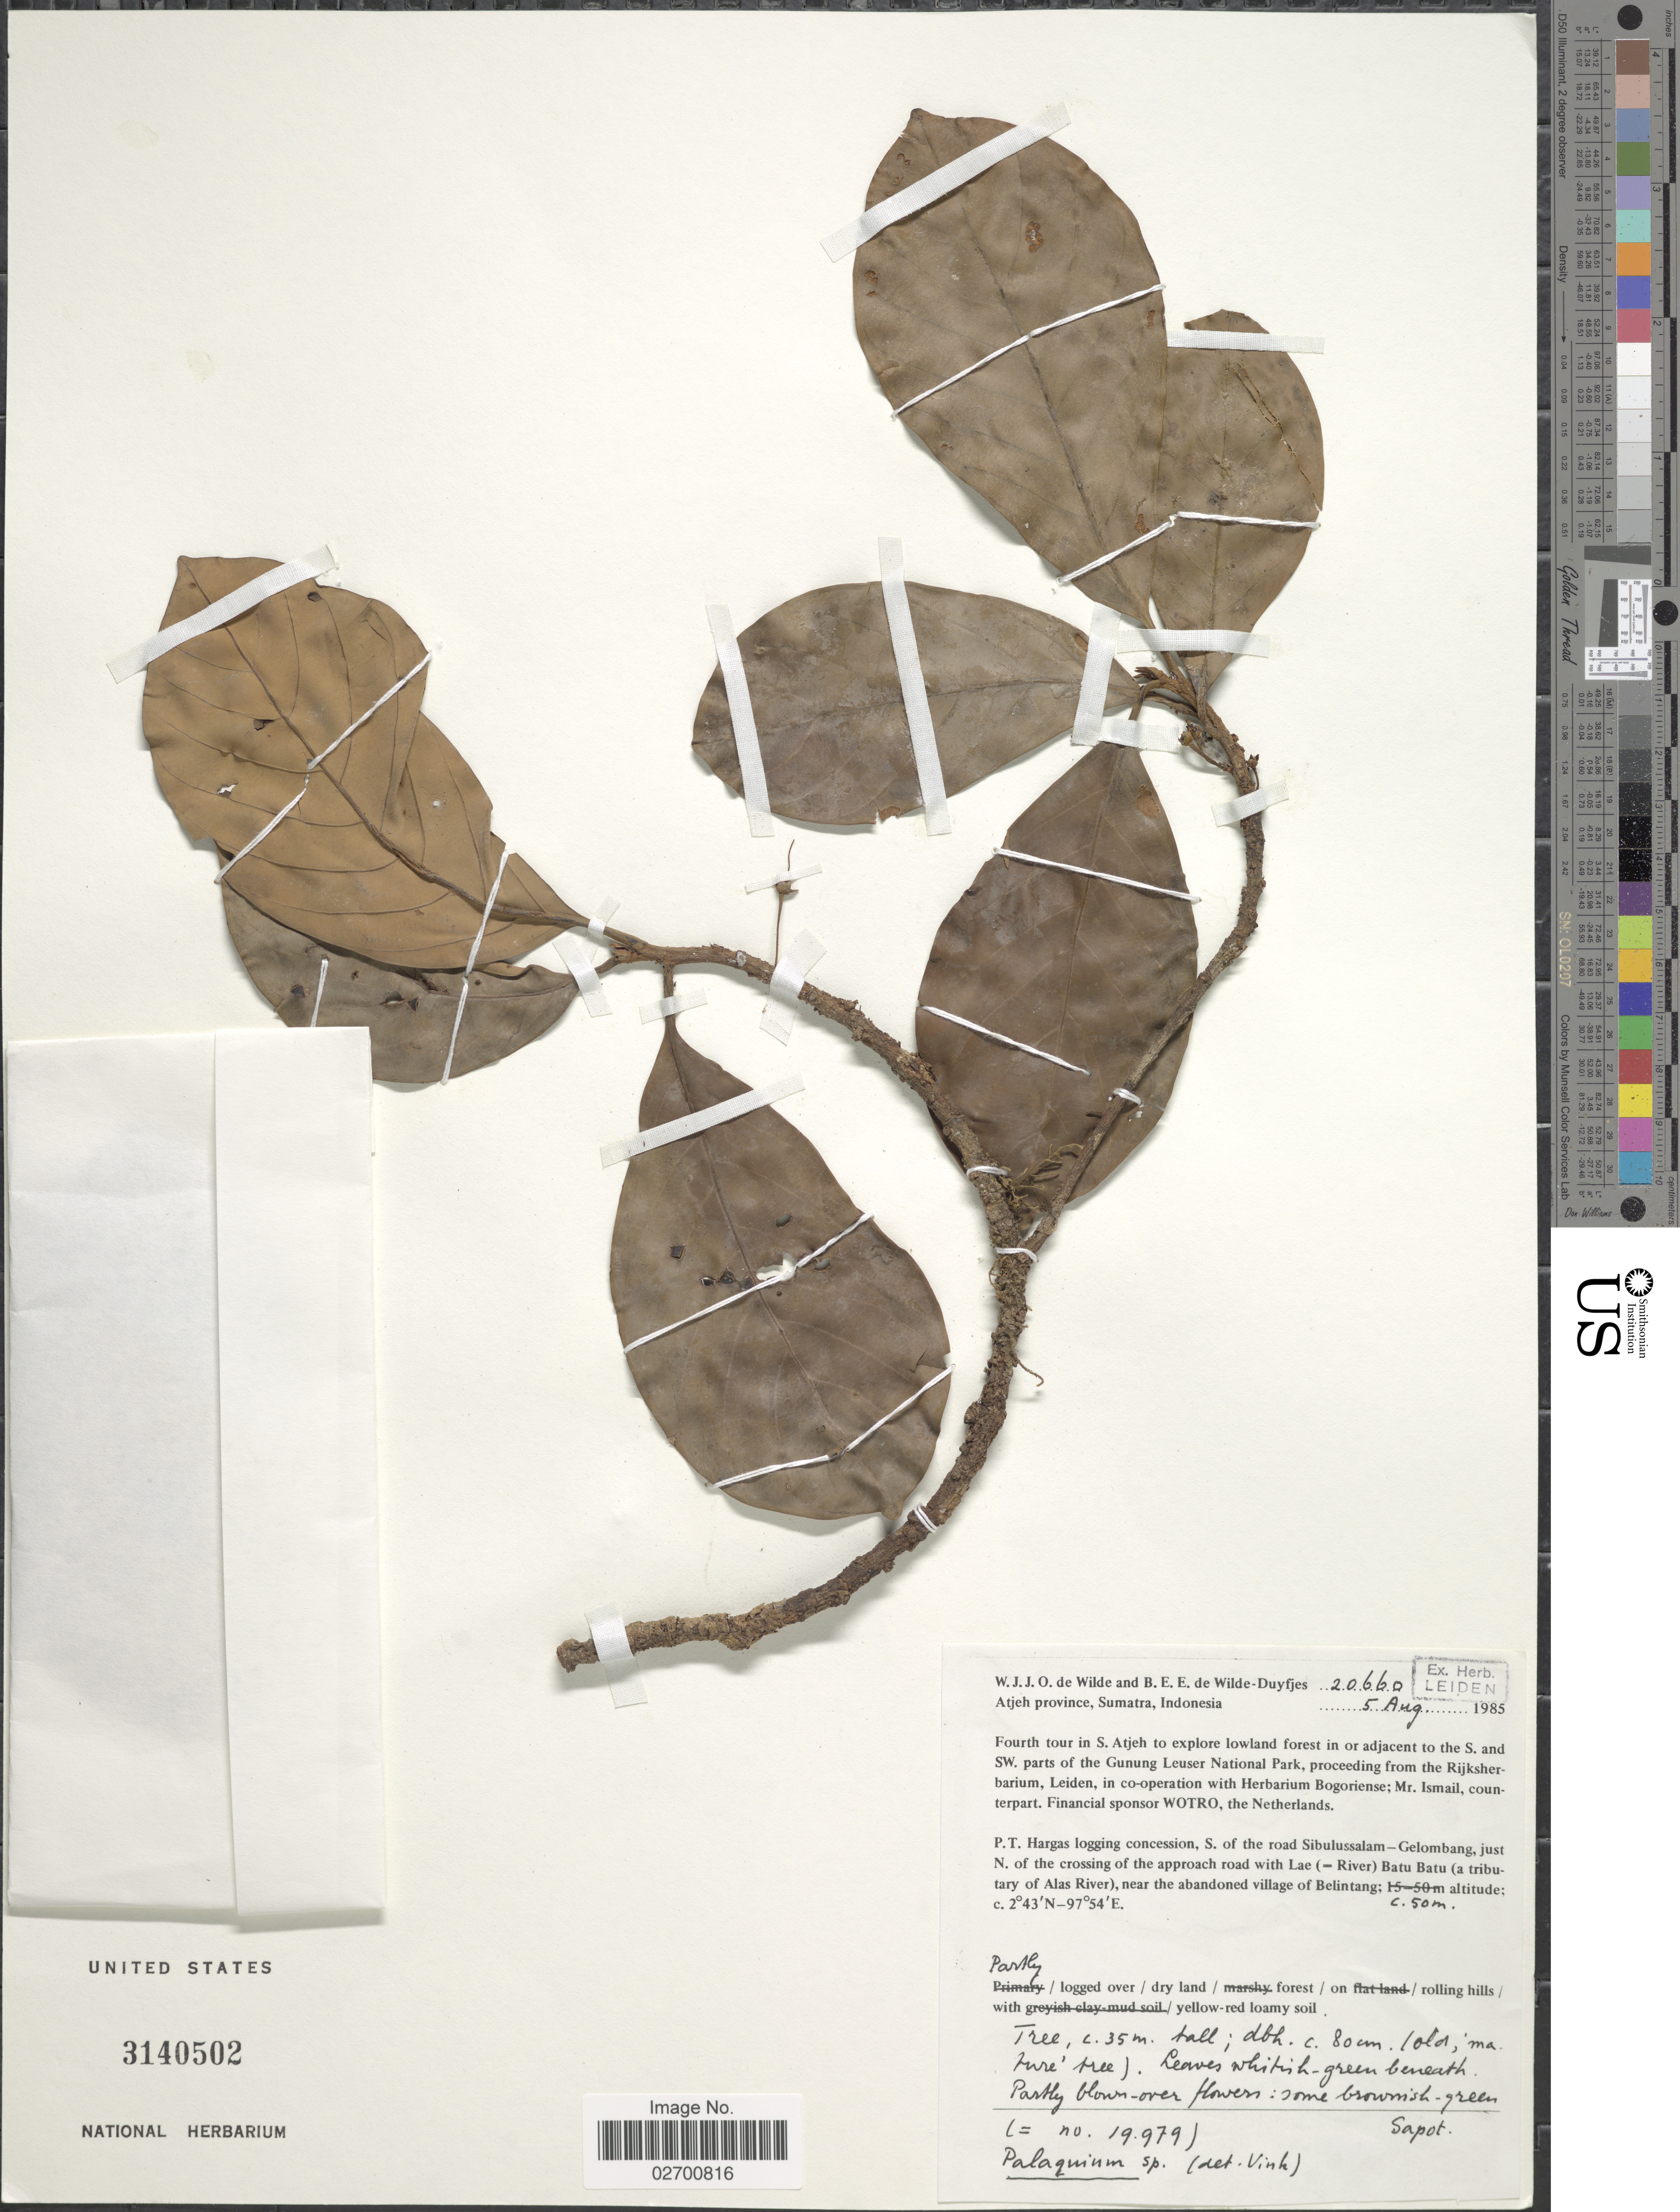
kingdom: Plantae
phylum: Tracheophyta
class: Magnoliopsida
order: Ericales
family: Sapotaceae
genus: Palaquium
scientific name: Palaquium sp.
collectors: W. J. de Wilde & B. E. de Wilde-Duyfjes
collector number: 20660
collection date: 1985-08-05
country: Indonesia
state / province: Sumatra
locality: S. Atjeh in or adjacent to the S. and SW. parts of the Gunung Leuser National Park. P. T. Hargas logging concession, S. of the road Sibulussalam-Gelombang, just N. of the crossing of the approach road with Lae (-River) Batu Batu ( a tributary of Alas River), near the abandoned village of Belintang.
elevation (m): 50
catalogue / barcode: US 3140502